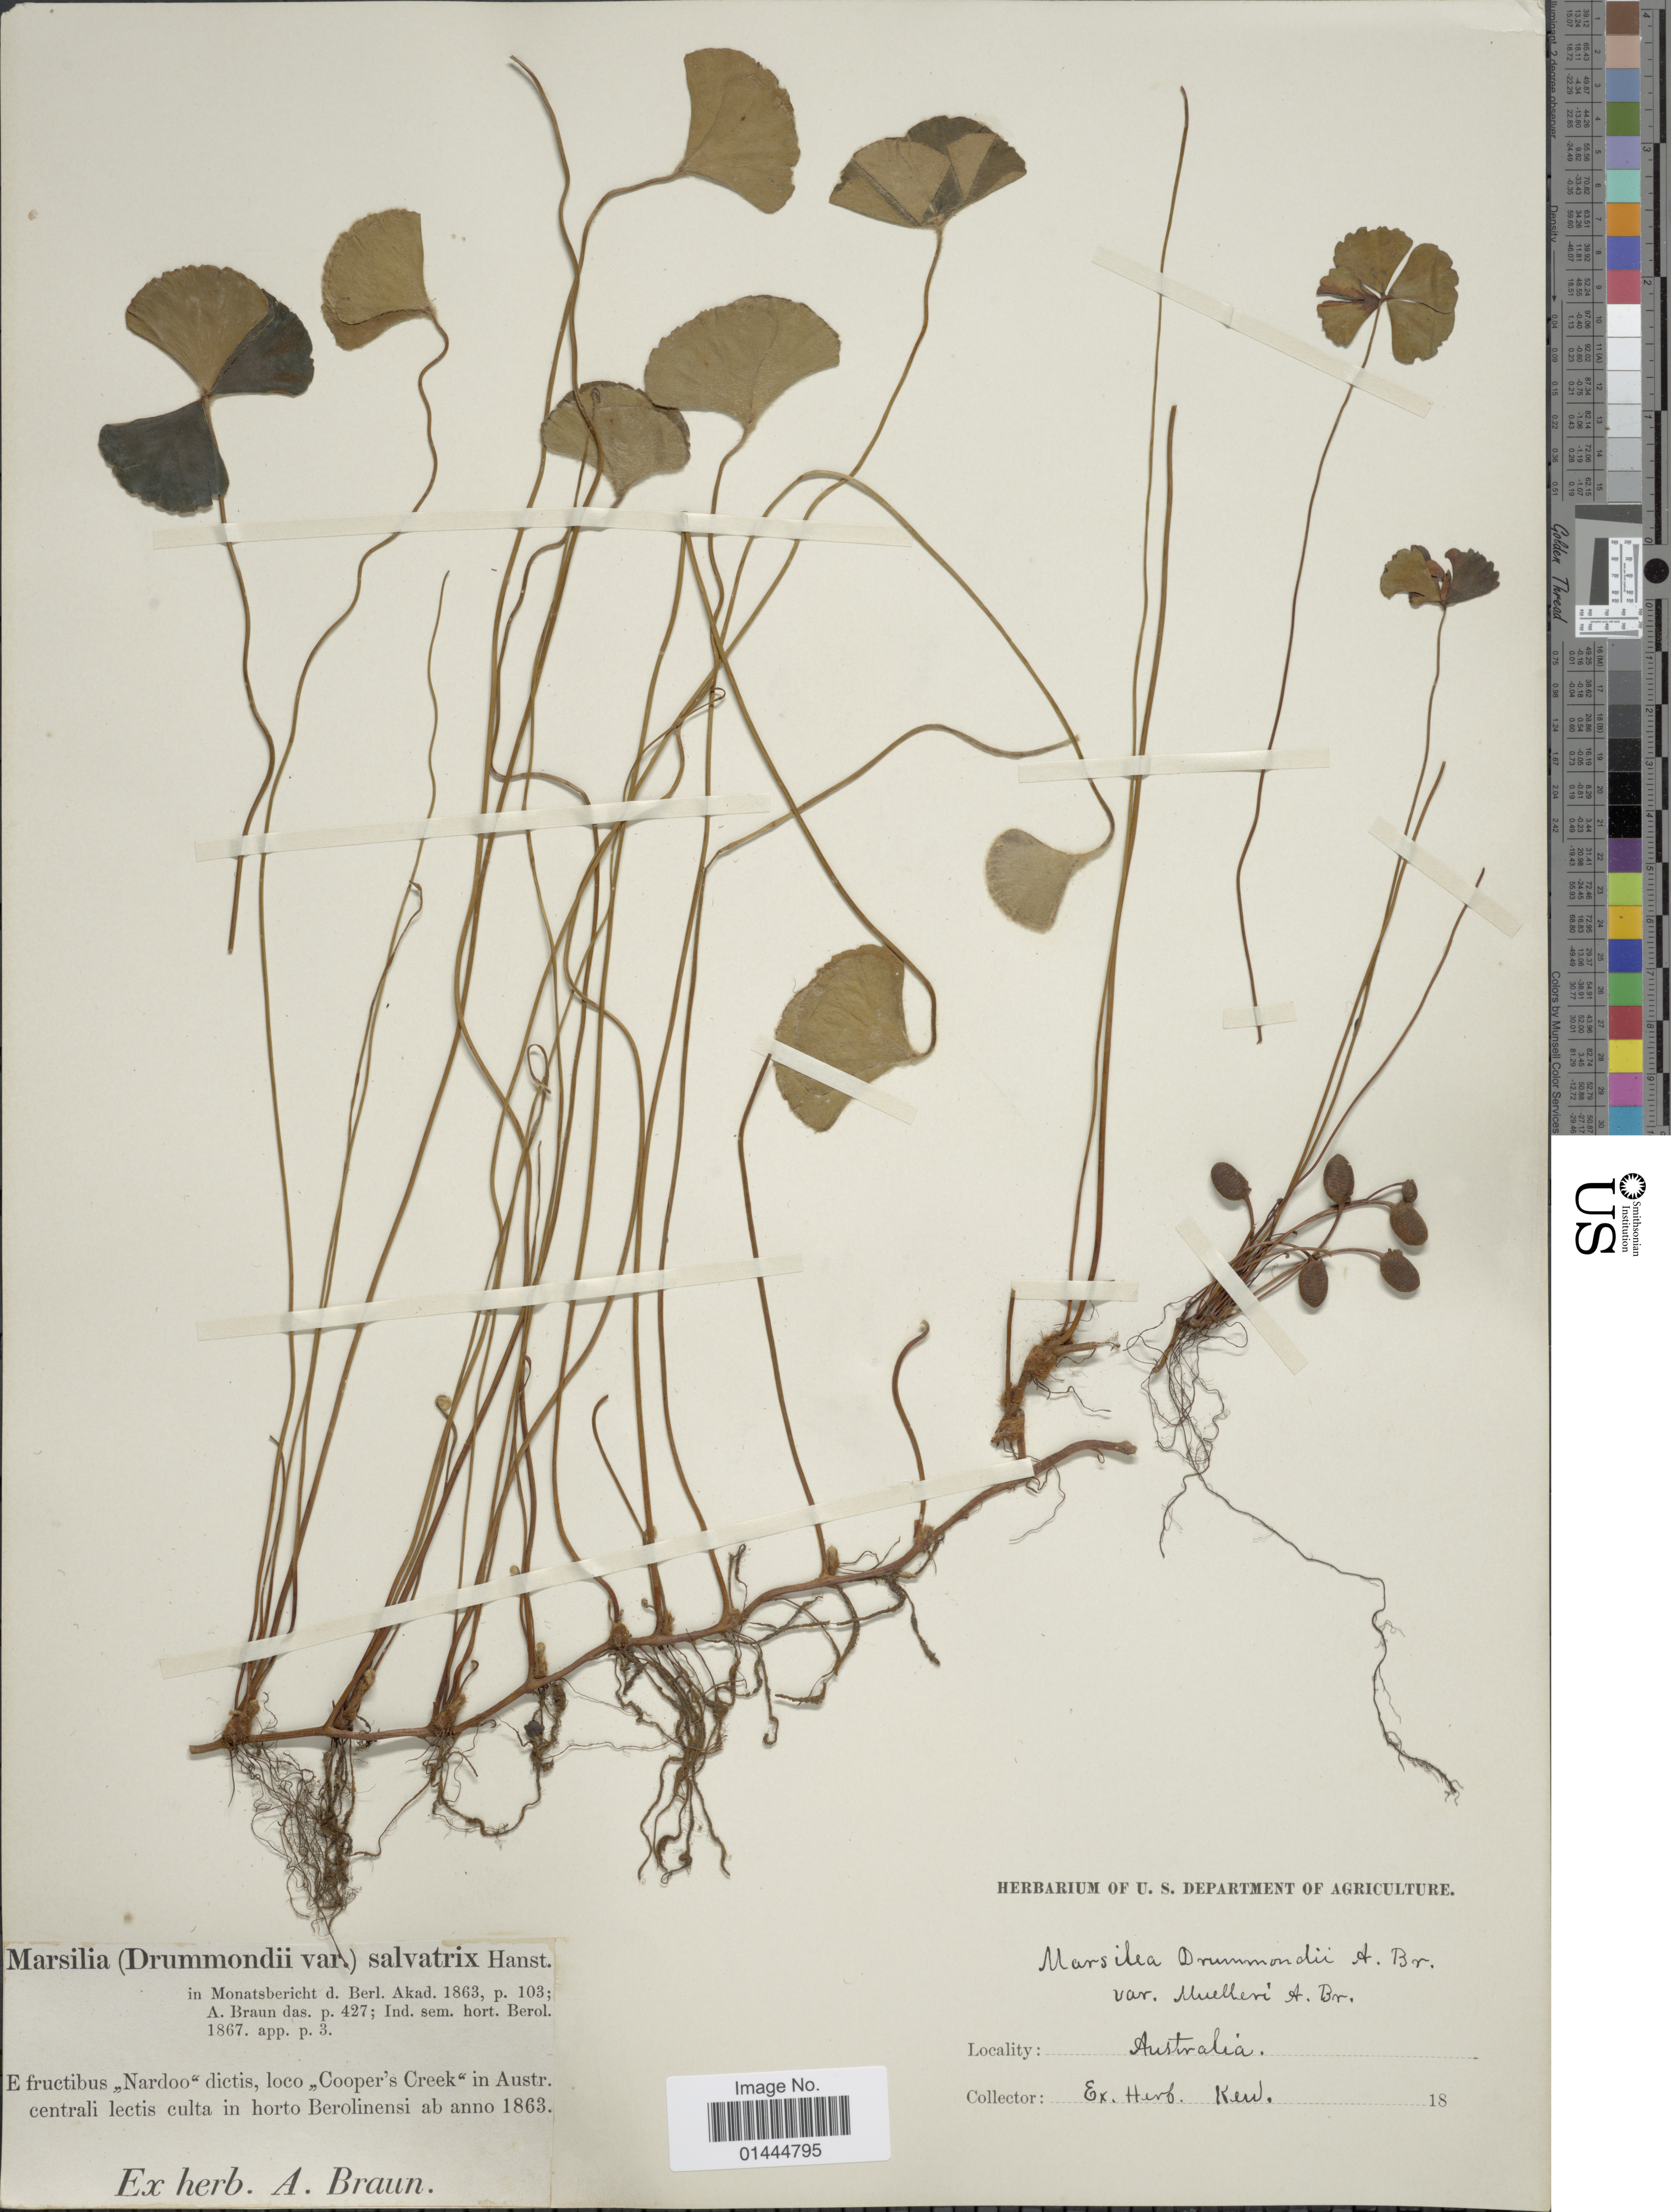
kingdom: Plantae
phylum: Tracheophyta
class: Polypodiopsida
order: Salviniales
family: Marsileaceae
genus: Marsilea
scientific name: Marsilea drummondii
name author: A. Braun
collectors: ex herb. A. Braun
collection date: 1863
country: Australia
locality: E fructibus "Nardoo"dictis, loco "Cooper's Creek"in Austr. centrali lectis culta in horto Berolinensi.